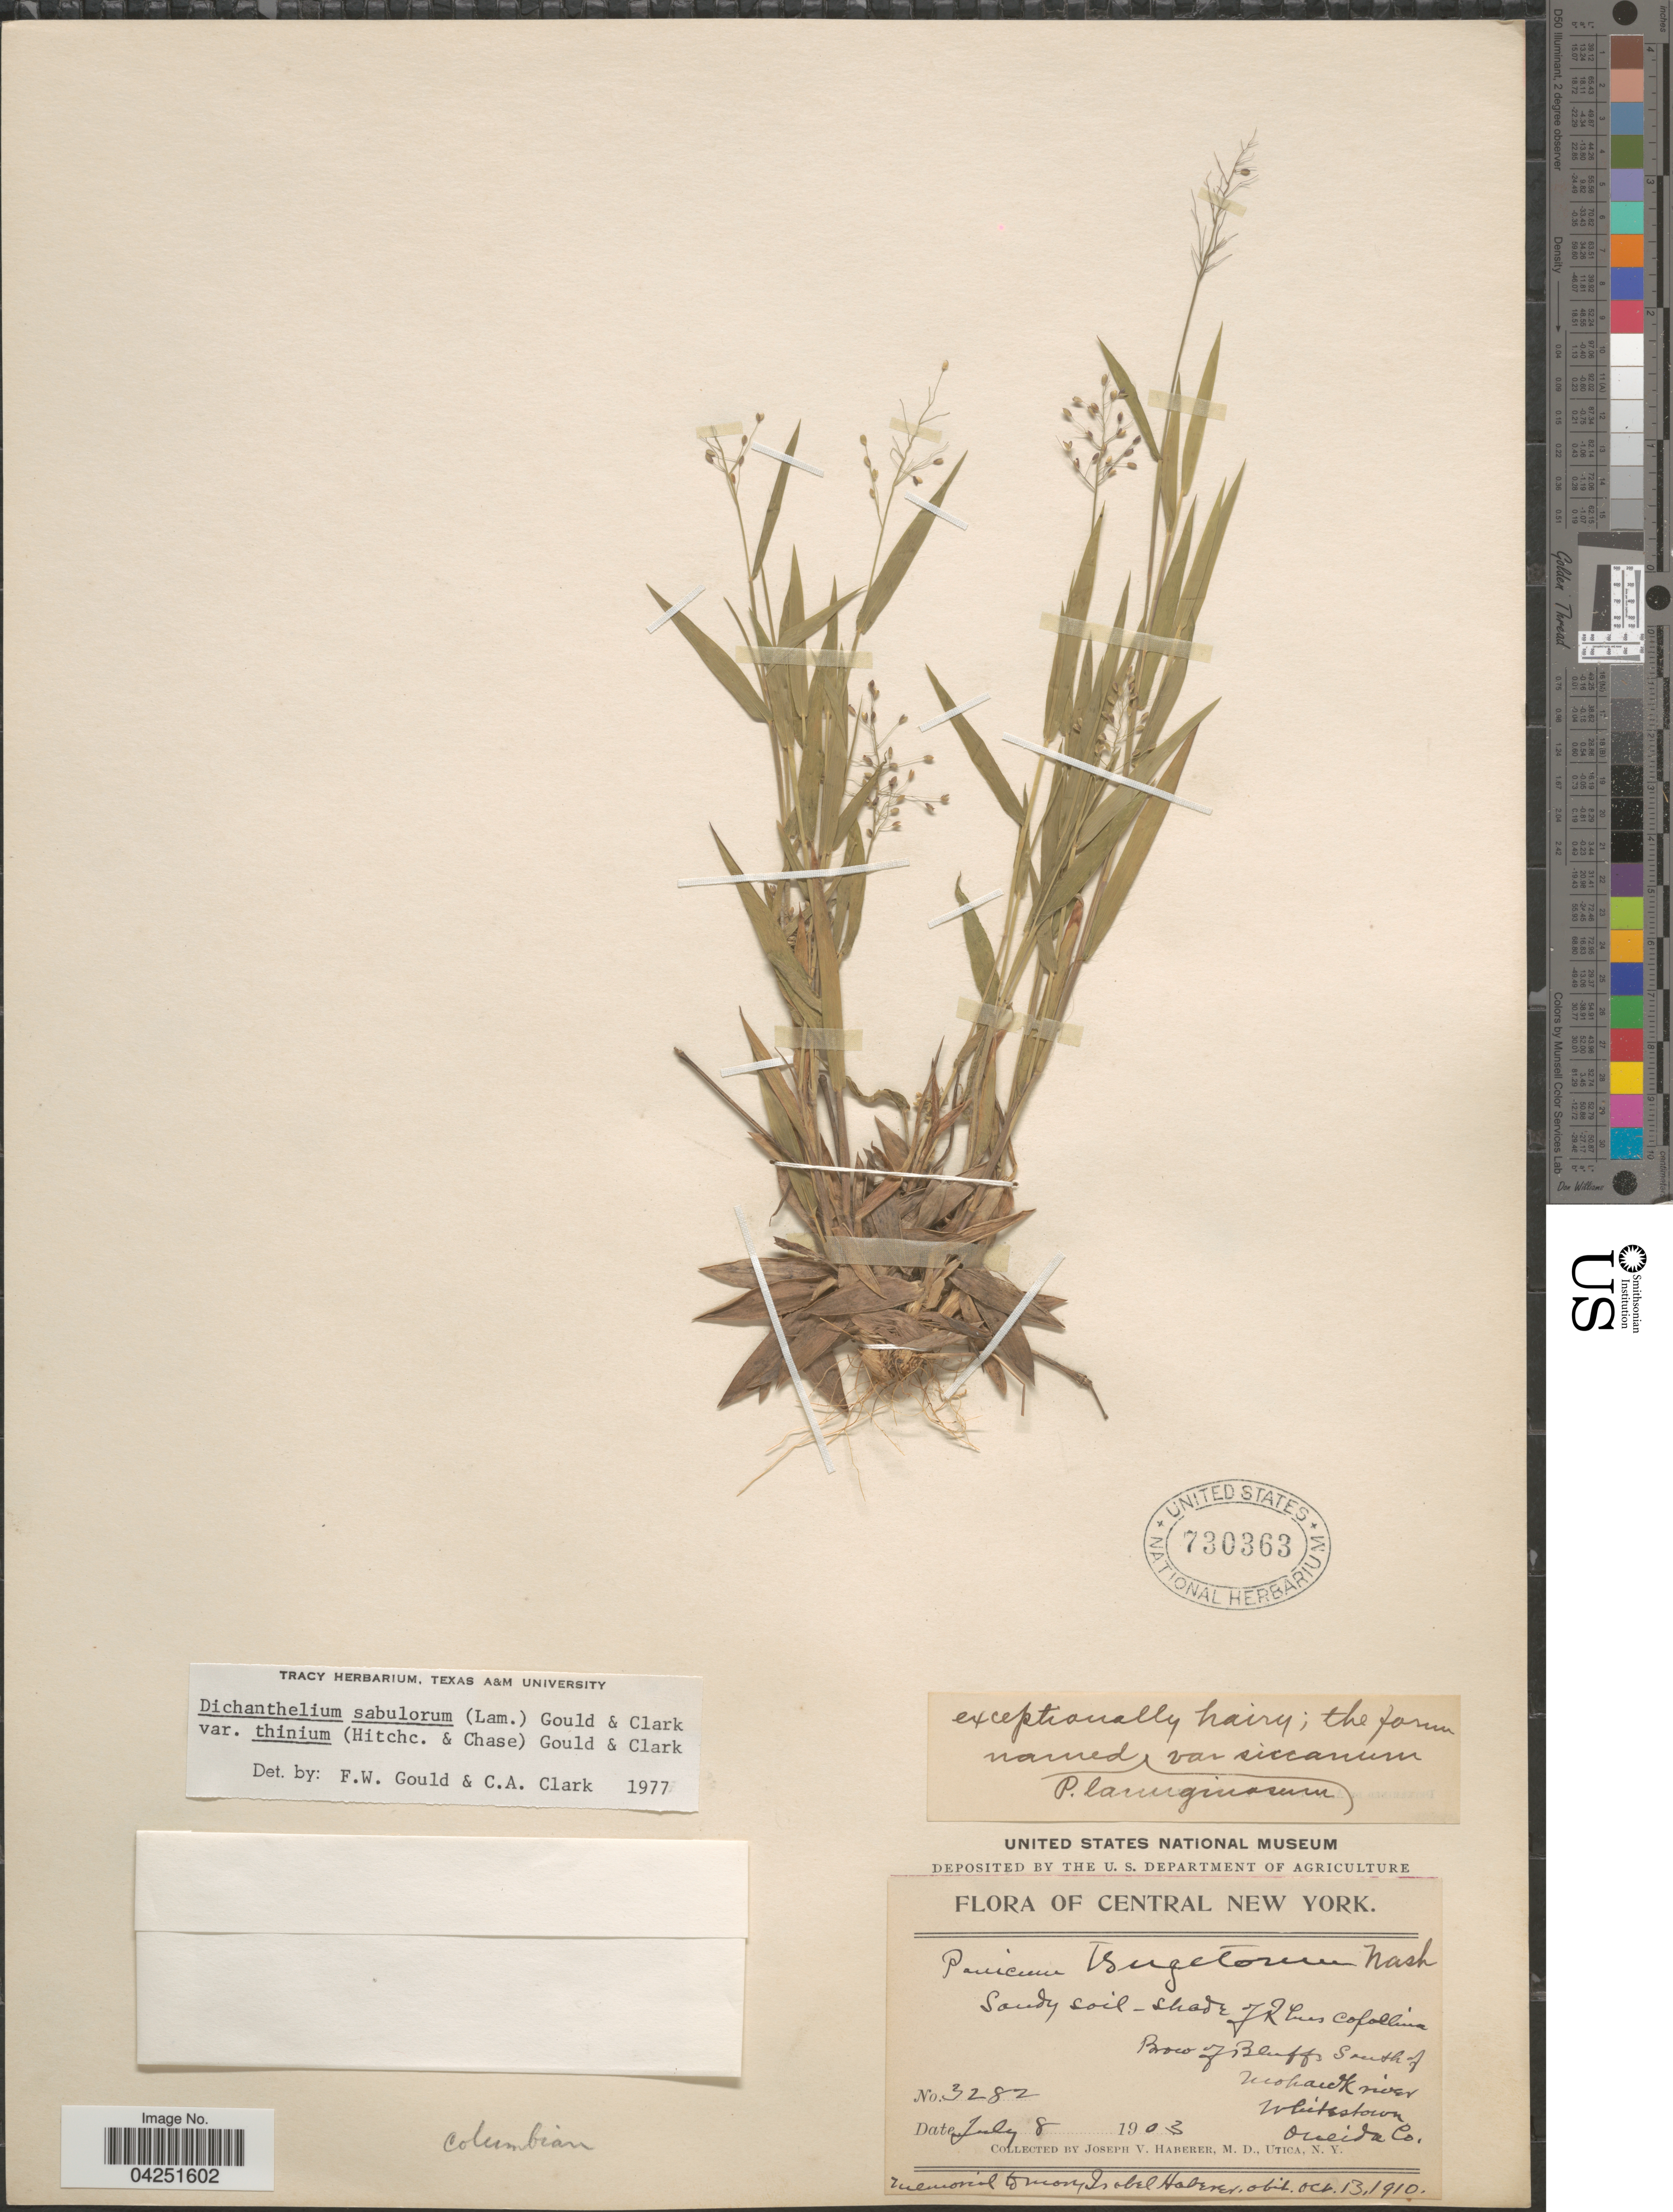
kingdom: Plantae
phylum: Tracheophyta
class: Liliopsida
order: Poales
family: Poaceae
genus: Dichanthelium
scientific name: Dichanthelium acuminatum var. acuminatum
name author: (Sw.) Gould & C.A. Clark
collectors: J. V. Haberer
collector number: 3282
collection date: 1903-07-08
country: United States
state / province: New York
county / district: Oneida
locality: Brow of Bluffs South of Mohawk river. Whitestown. Oneida Co.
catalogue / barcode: US 730363